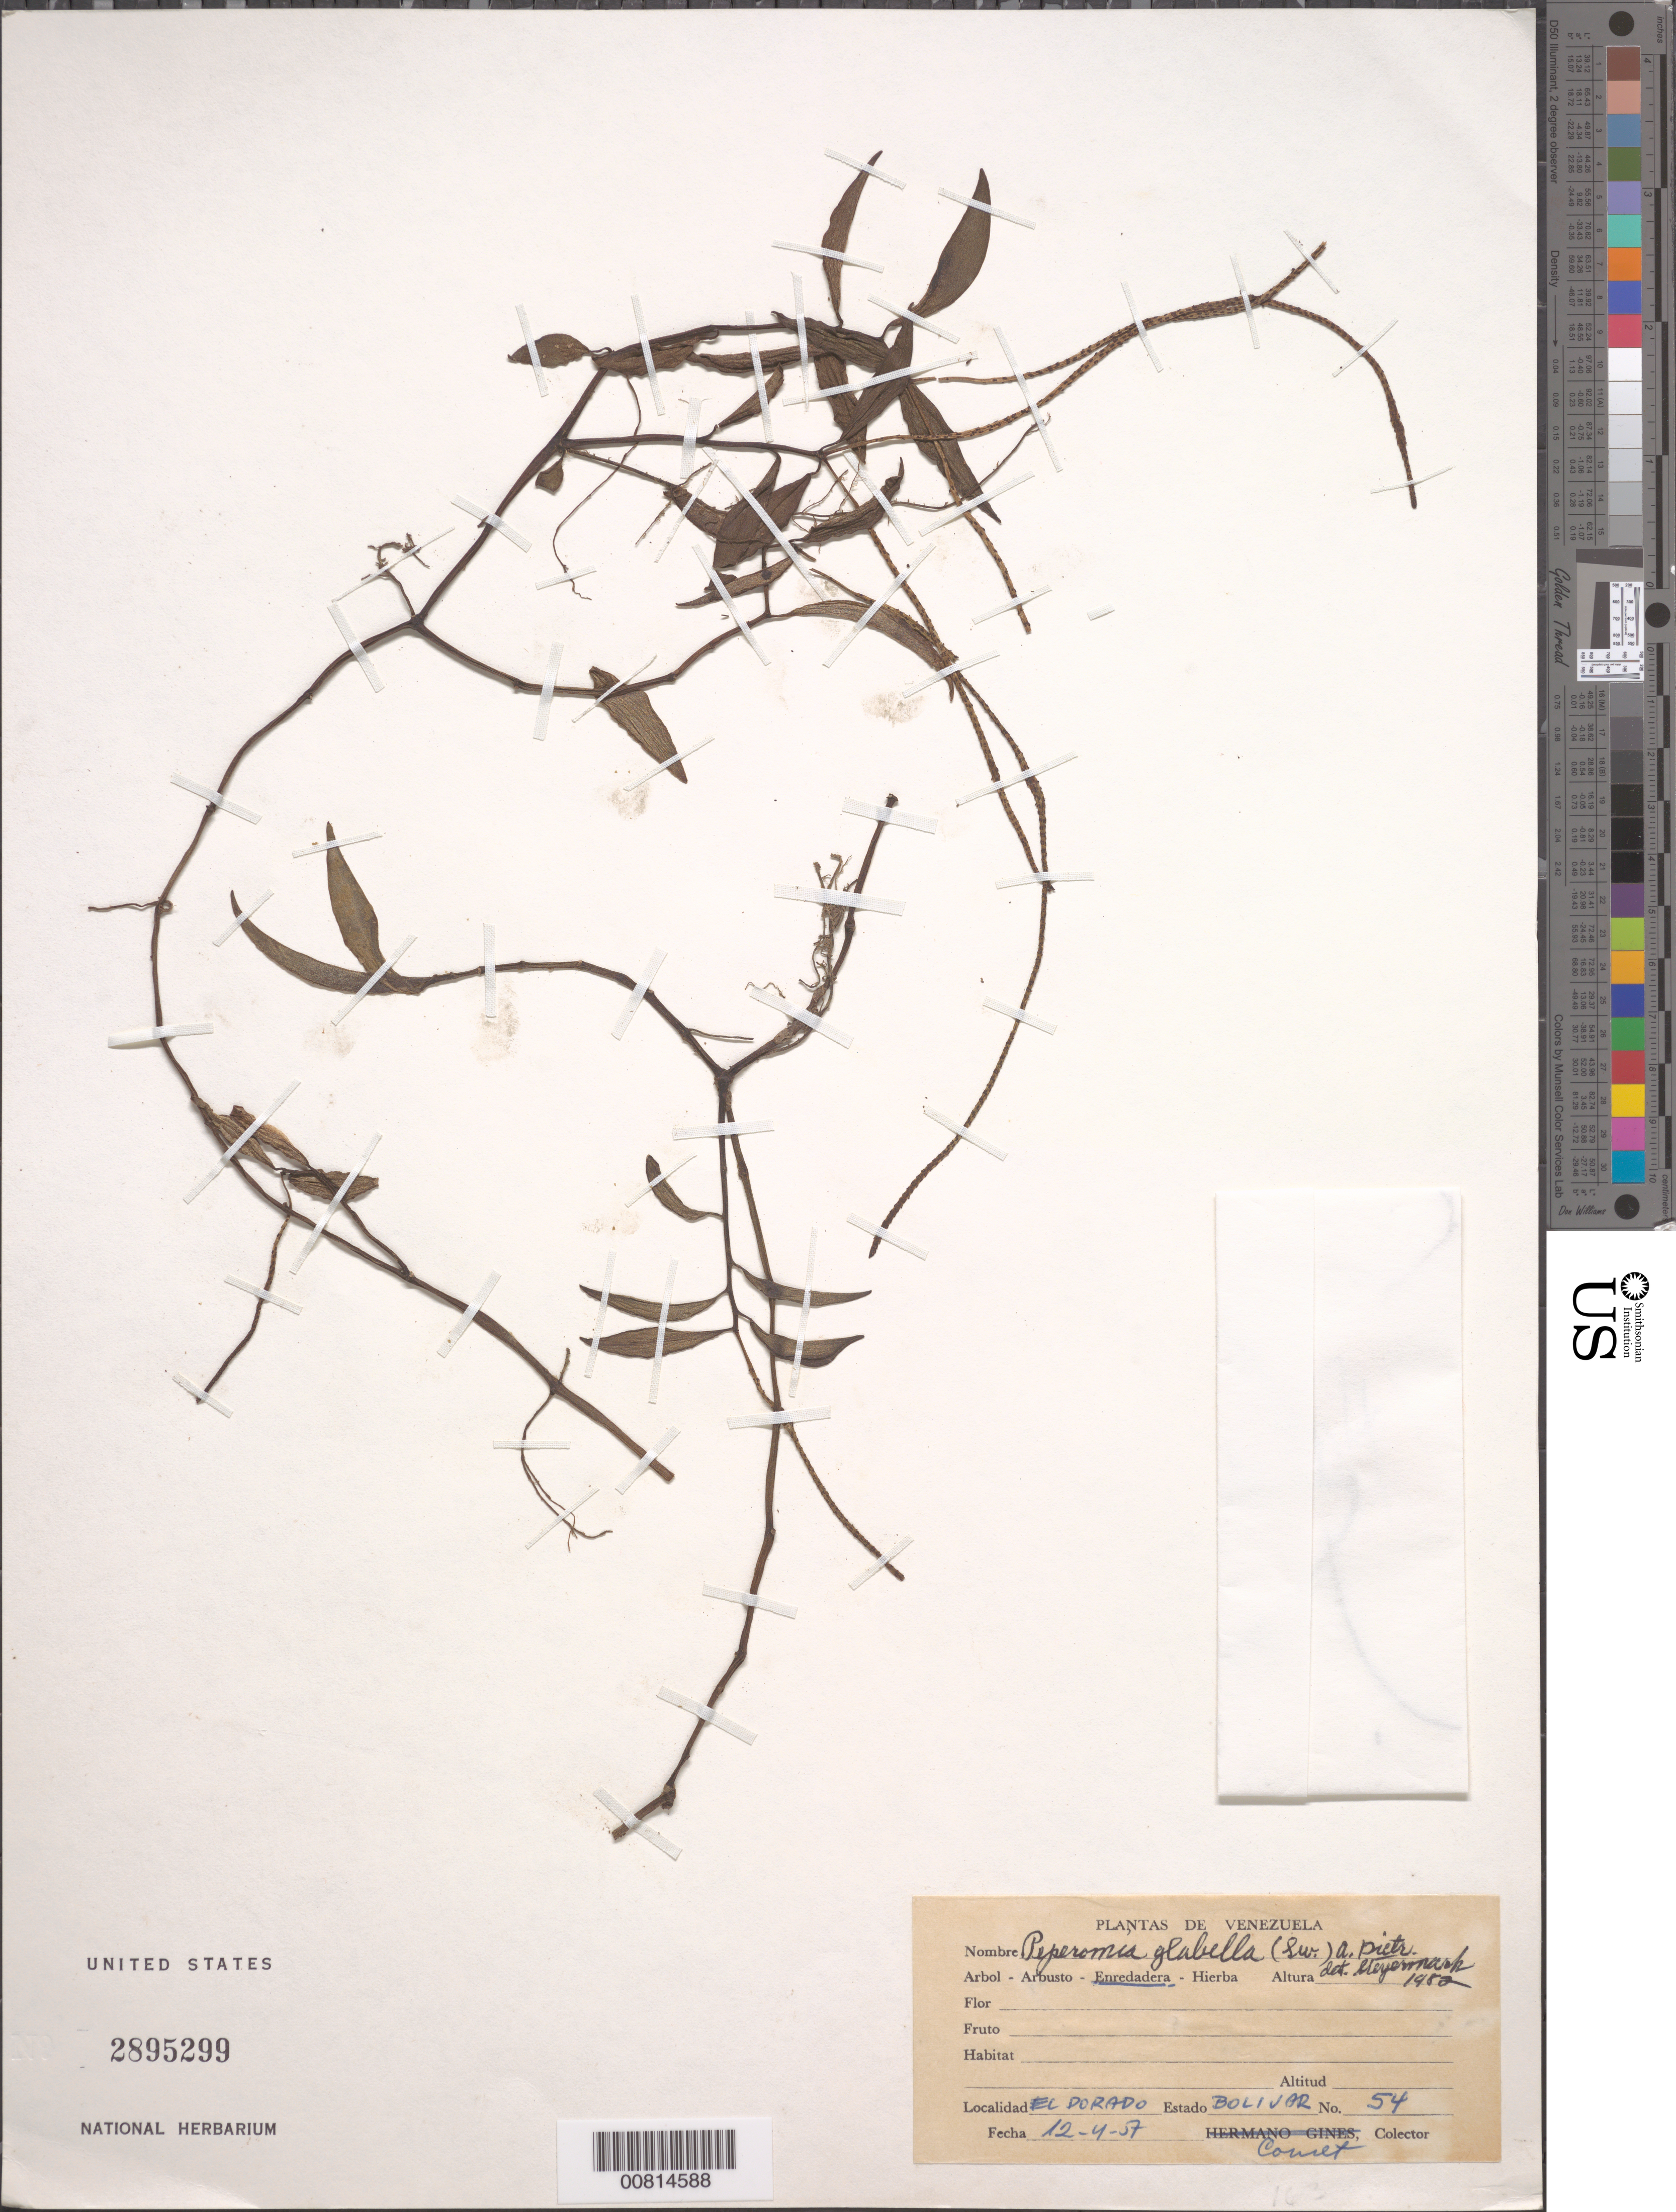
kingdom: Plantae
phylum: Tracheophyta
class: Magnoliopsida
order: Piperales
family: Piperaceae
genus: Peperomia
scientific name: Peperomia glabella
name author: (Sw.) A. Dietr.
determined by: Steyermark, Julian A., (VEN)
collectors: -. Couret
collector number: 54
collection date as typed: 12-Apr-57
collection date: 1957-04-12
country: Venezuela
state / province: Bolívar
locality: El Dorado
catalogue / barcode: US 2895299